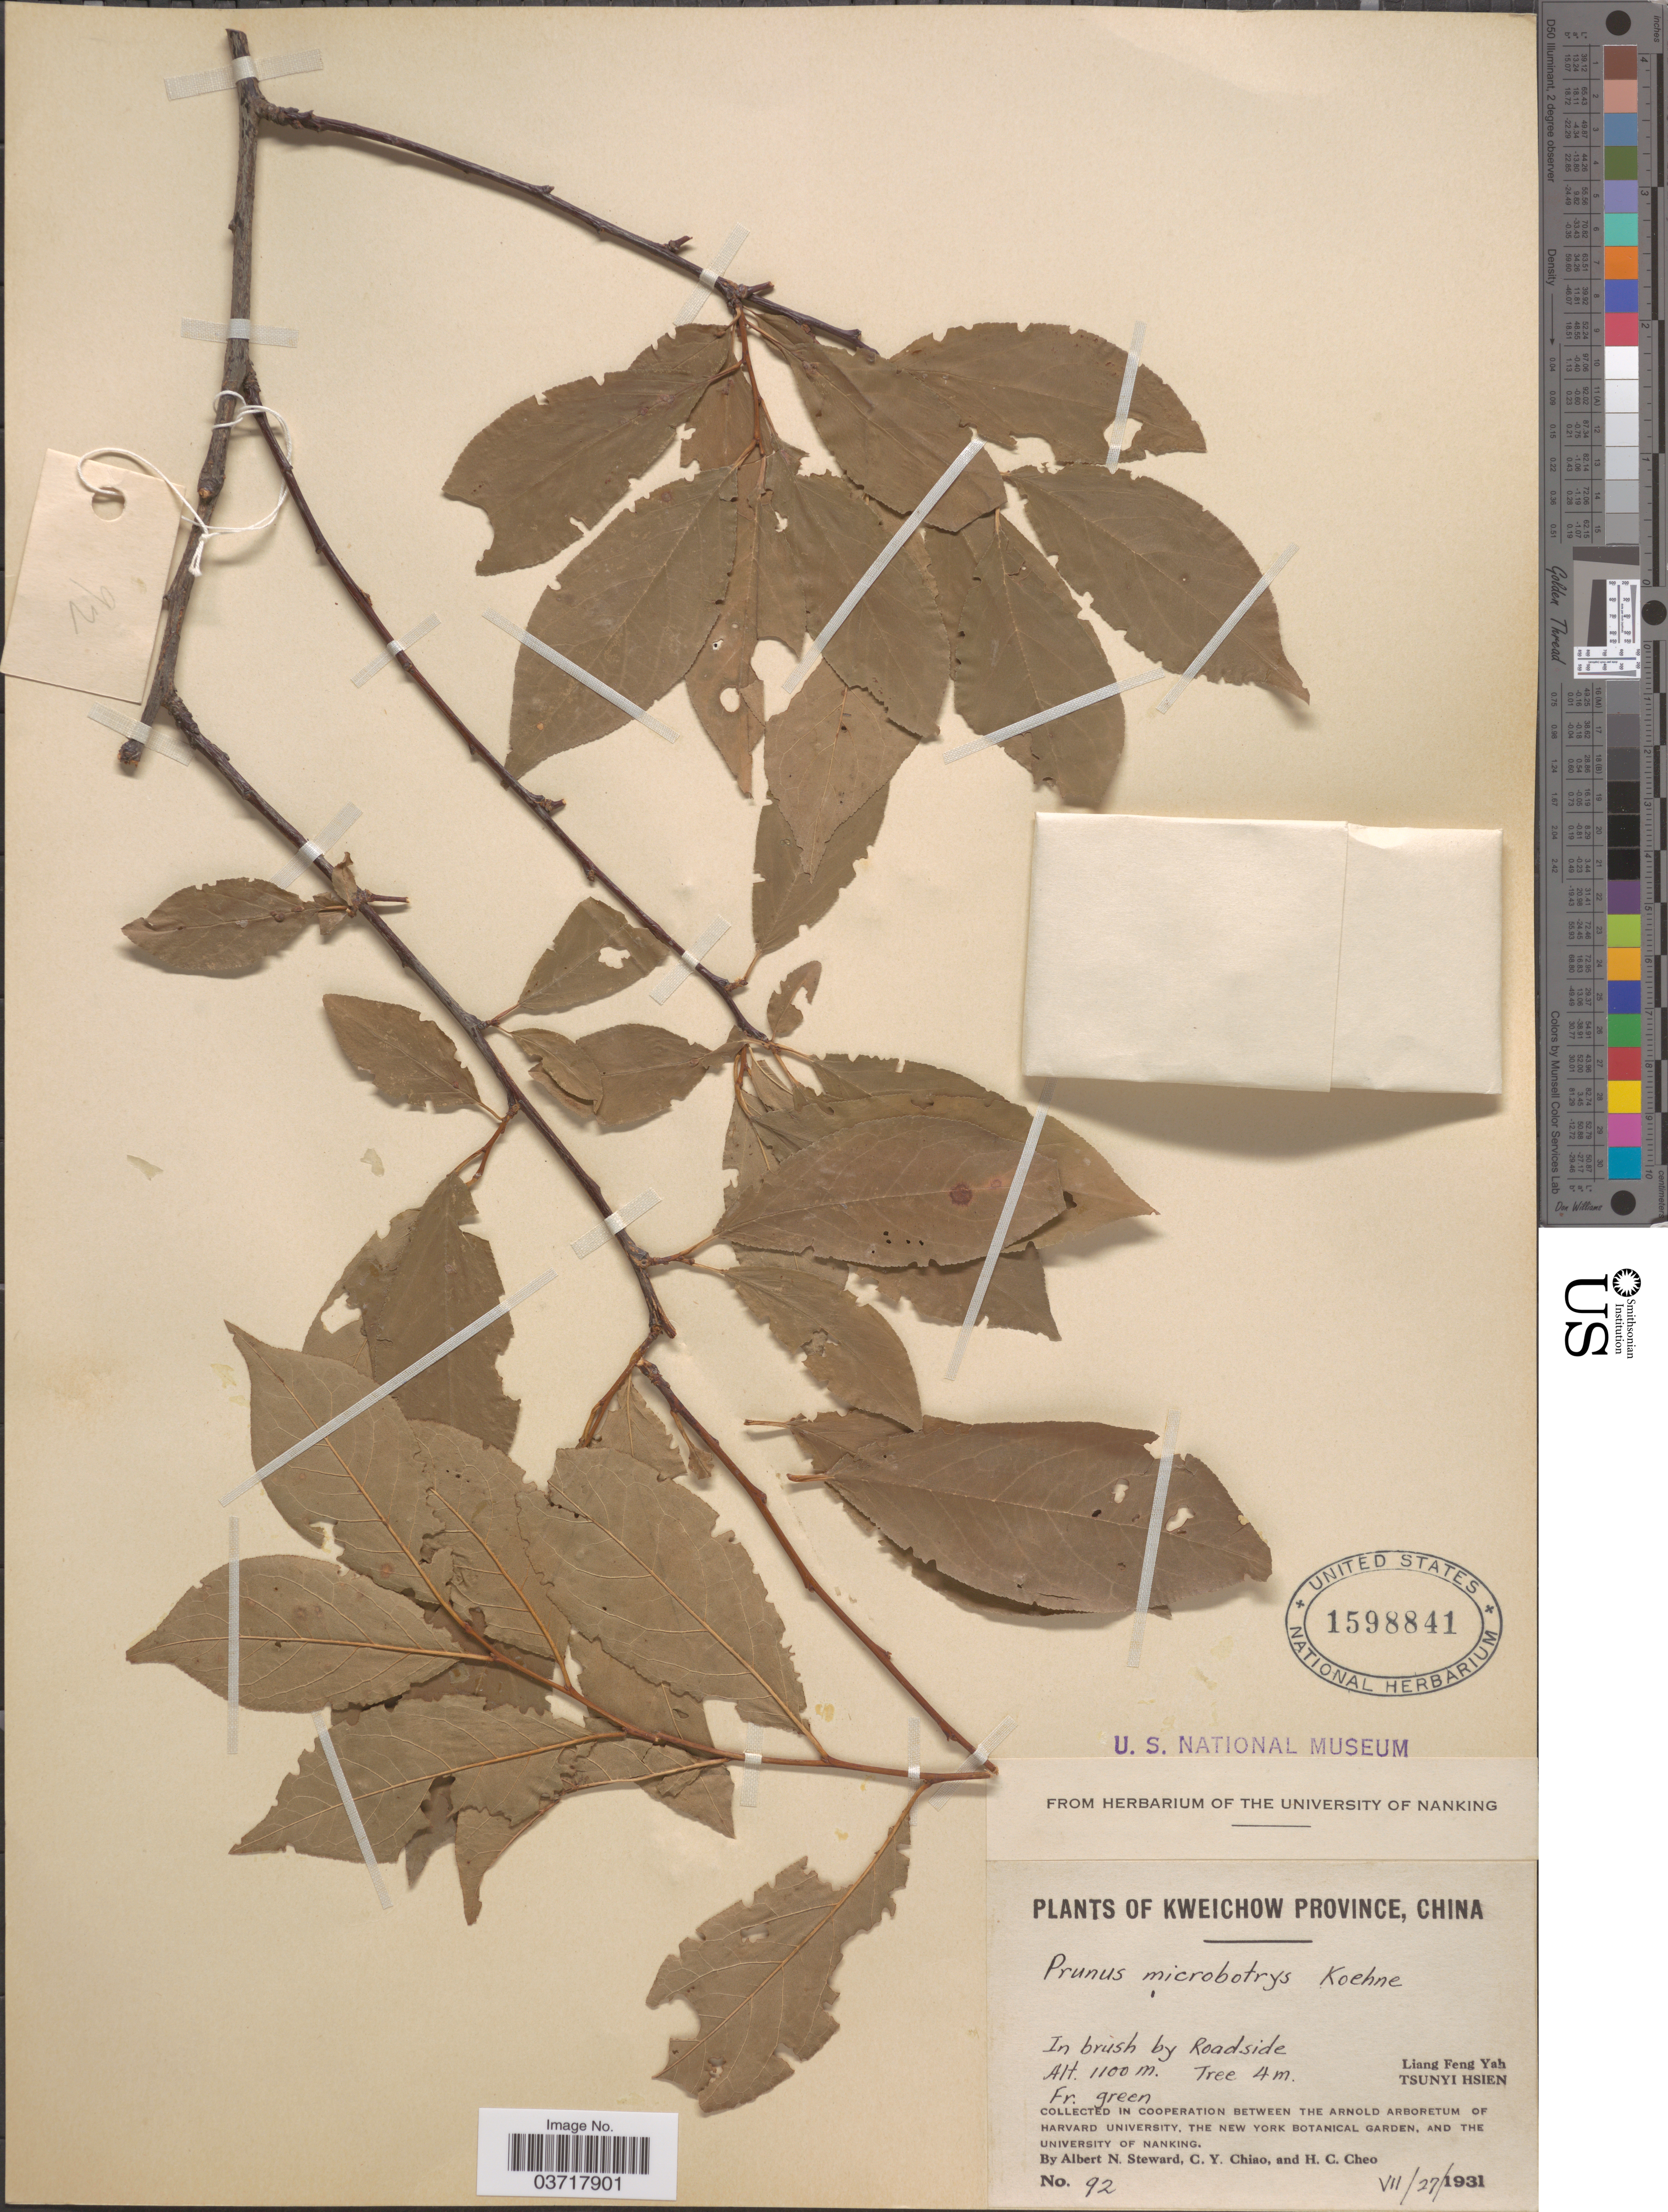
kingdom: Plantae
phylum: Tracheophyta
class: Magnoliopsida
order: Rosales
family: Rosaceae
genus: Prunus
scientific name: Prunus microbotrys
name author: Koehne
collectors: A. N. Steward, C. Y. Chiao & H. Cheo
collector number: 92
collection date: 1931-07-27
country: China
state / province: Guizhou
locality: Kweichow Province. Liang Feng Yah. Tsunyi Hsien.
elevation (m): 1100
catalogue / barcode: US 1598841